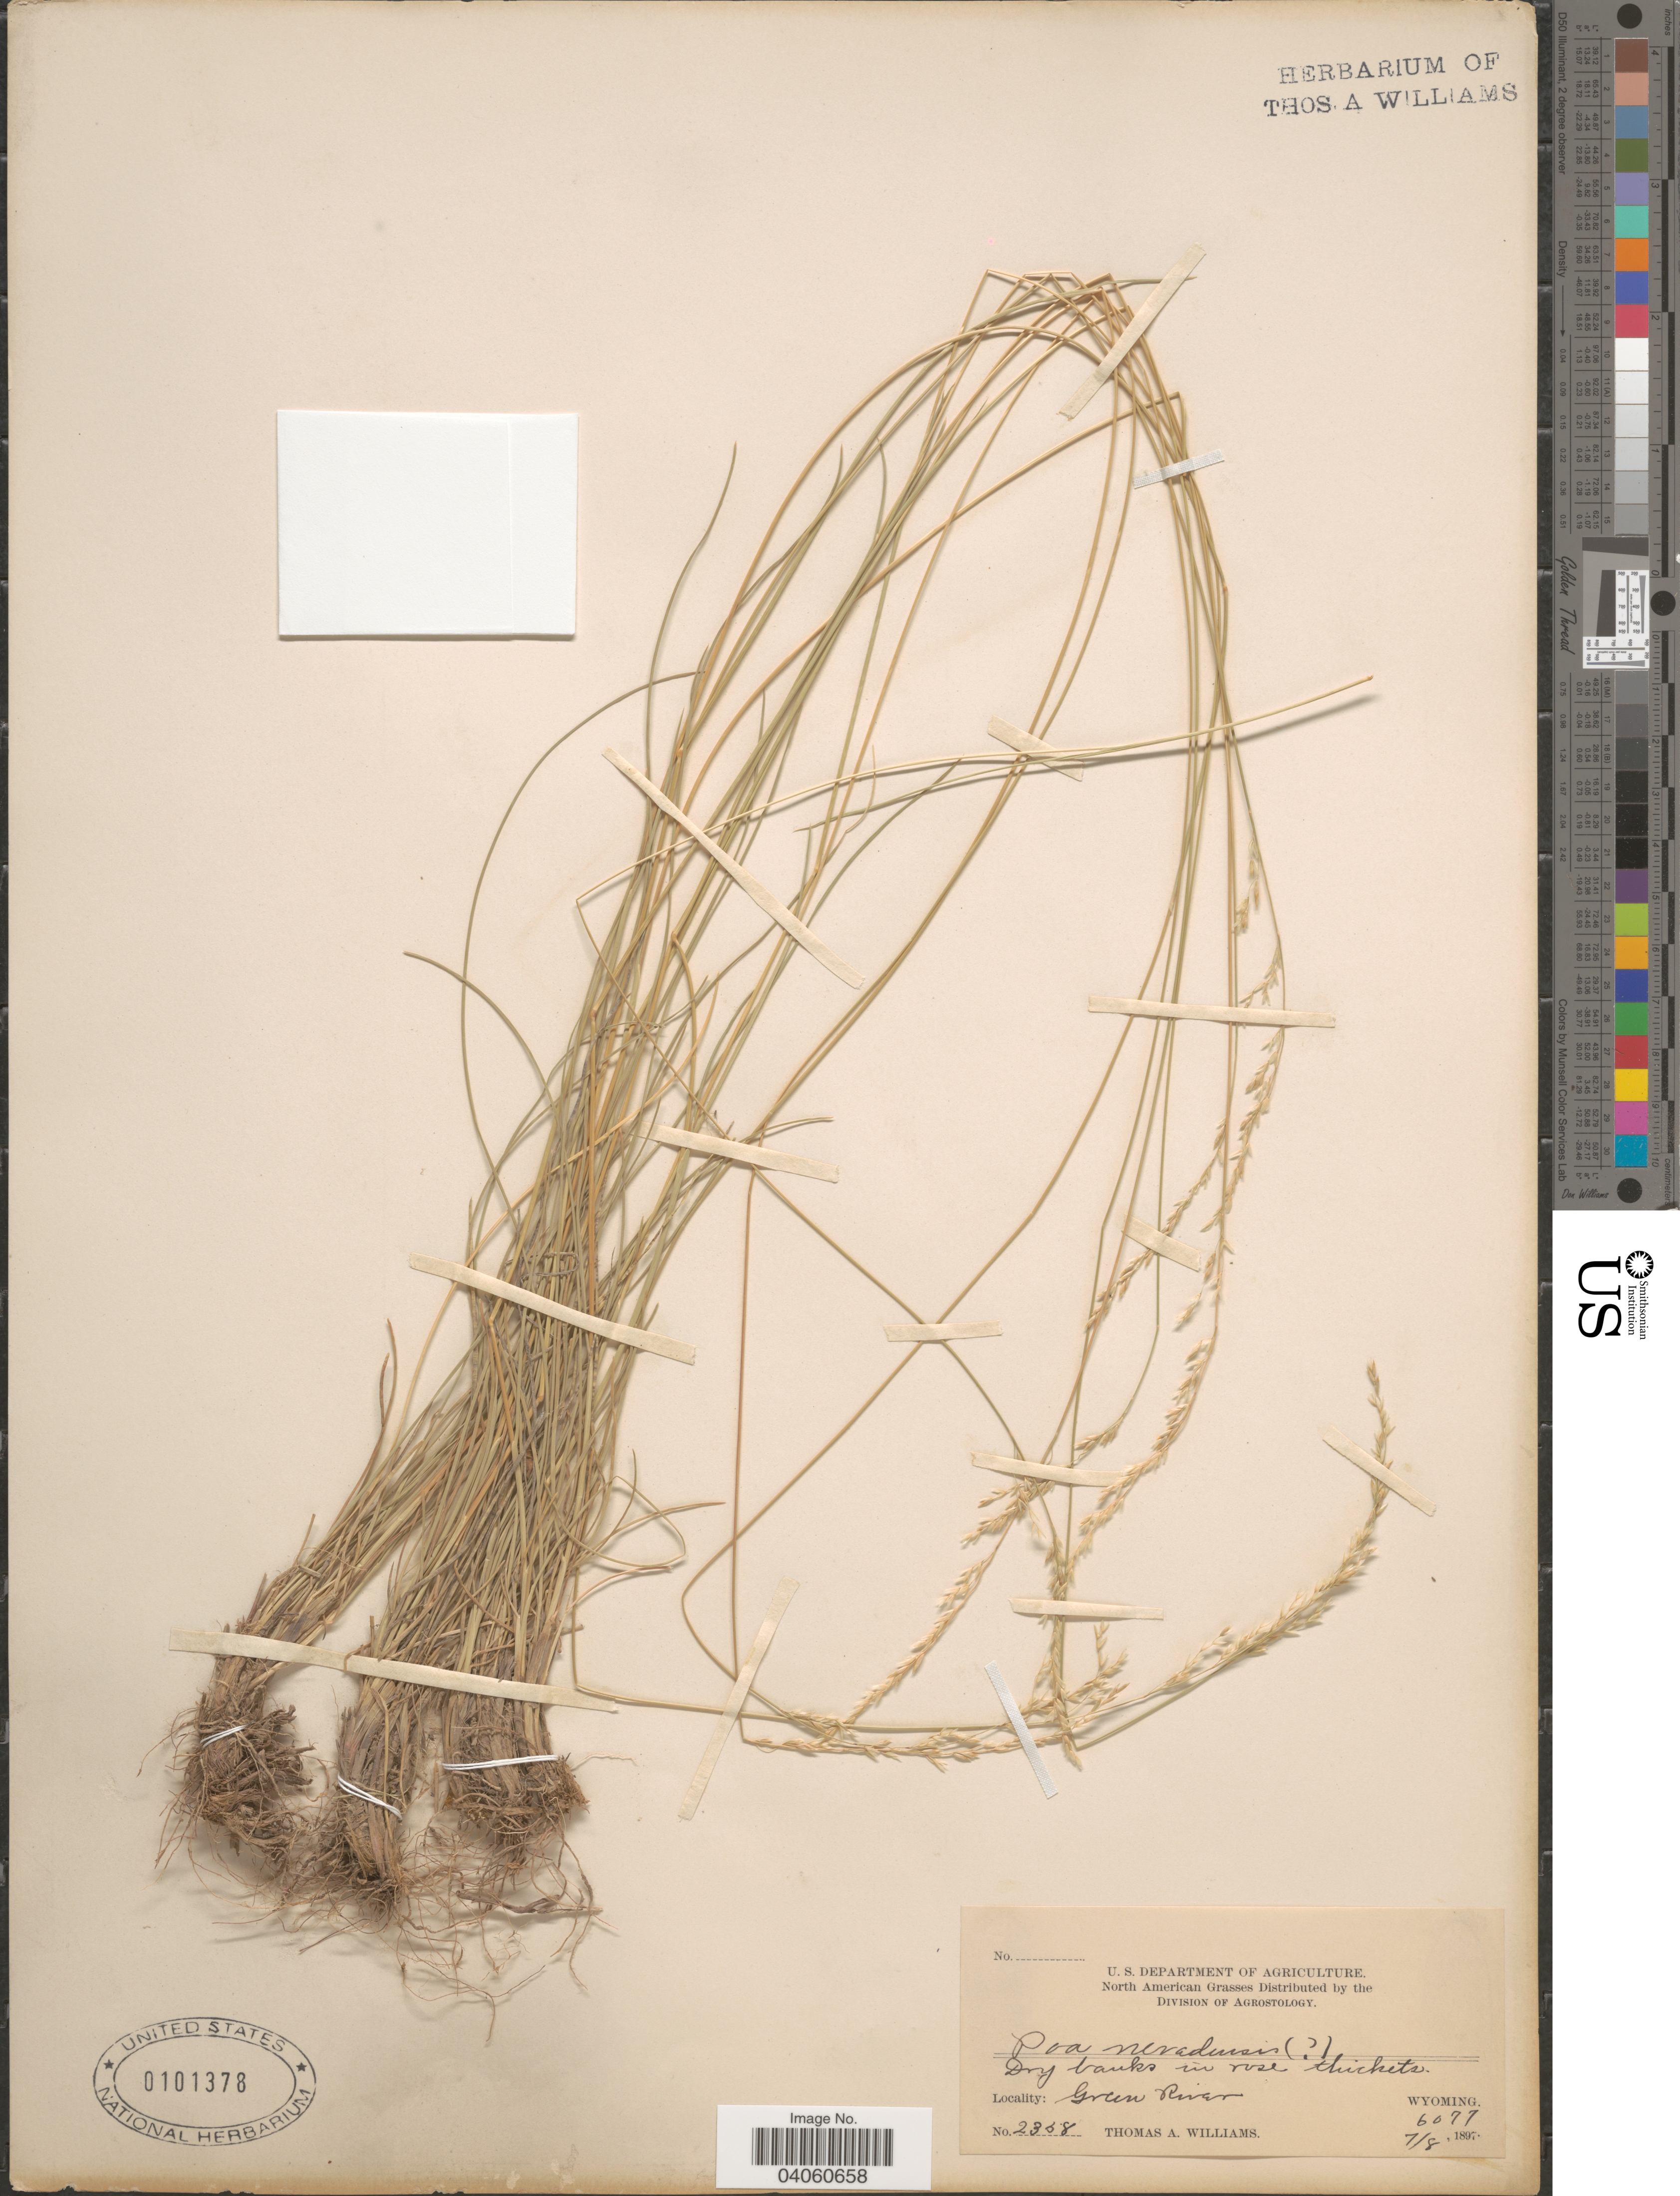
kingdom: Plantae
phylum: Tracheophyta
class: Liliopsida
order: Poales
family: Poaceae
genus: Poa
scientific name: Poa nemoralis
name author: L.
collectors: T. A. Williams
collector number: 2358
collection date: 1897-07-08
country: United States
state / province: Wyoming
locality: Green River.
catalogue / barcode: US 101378